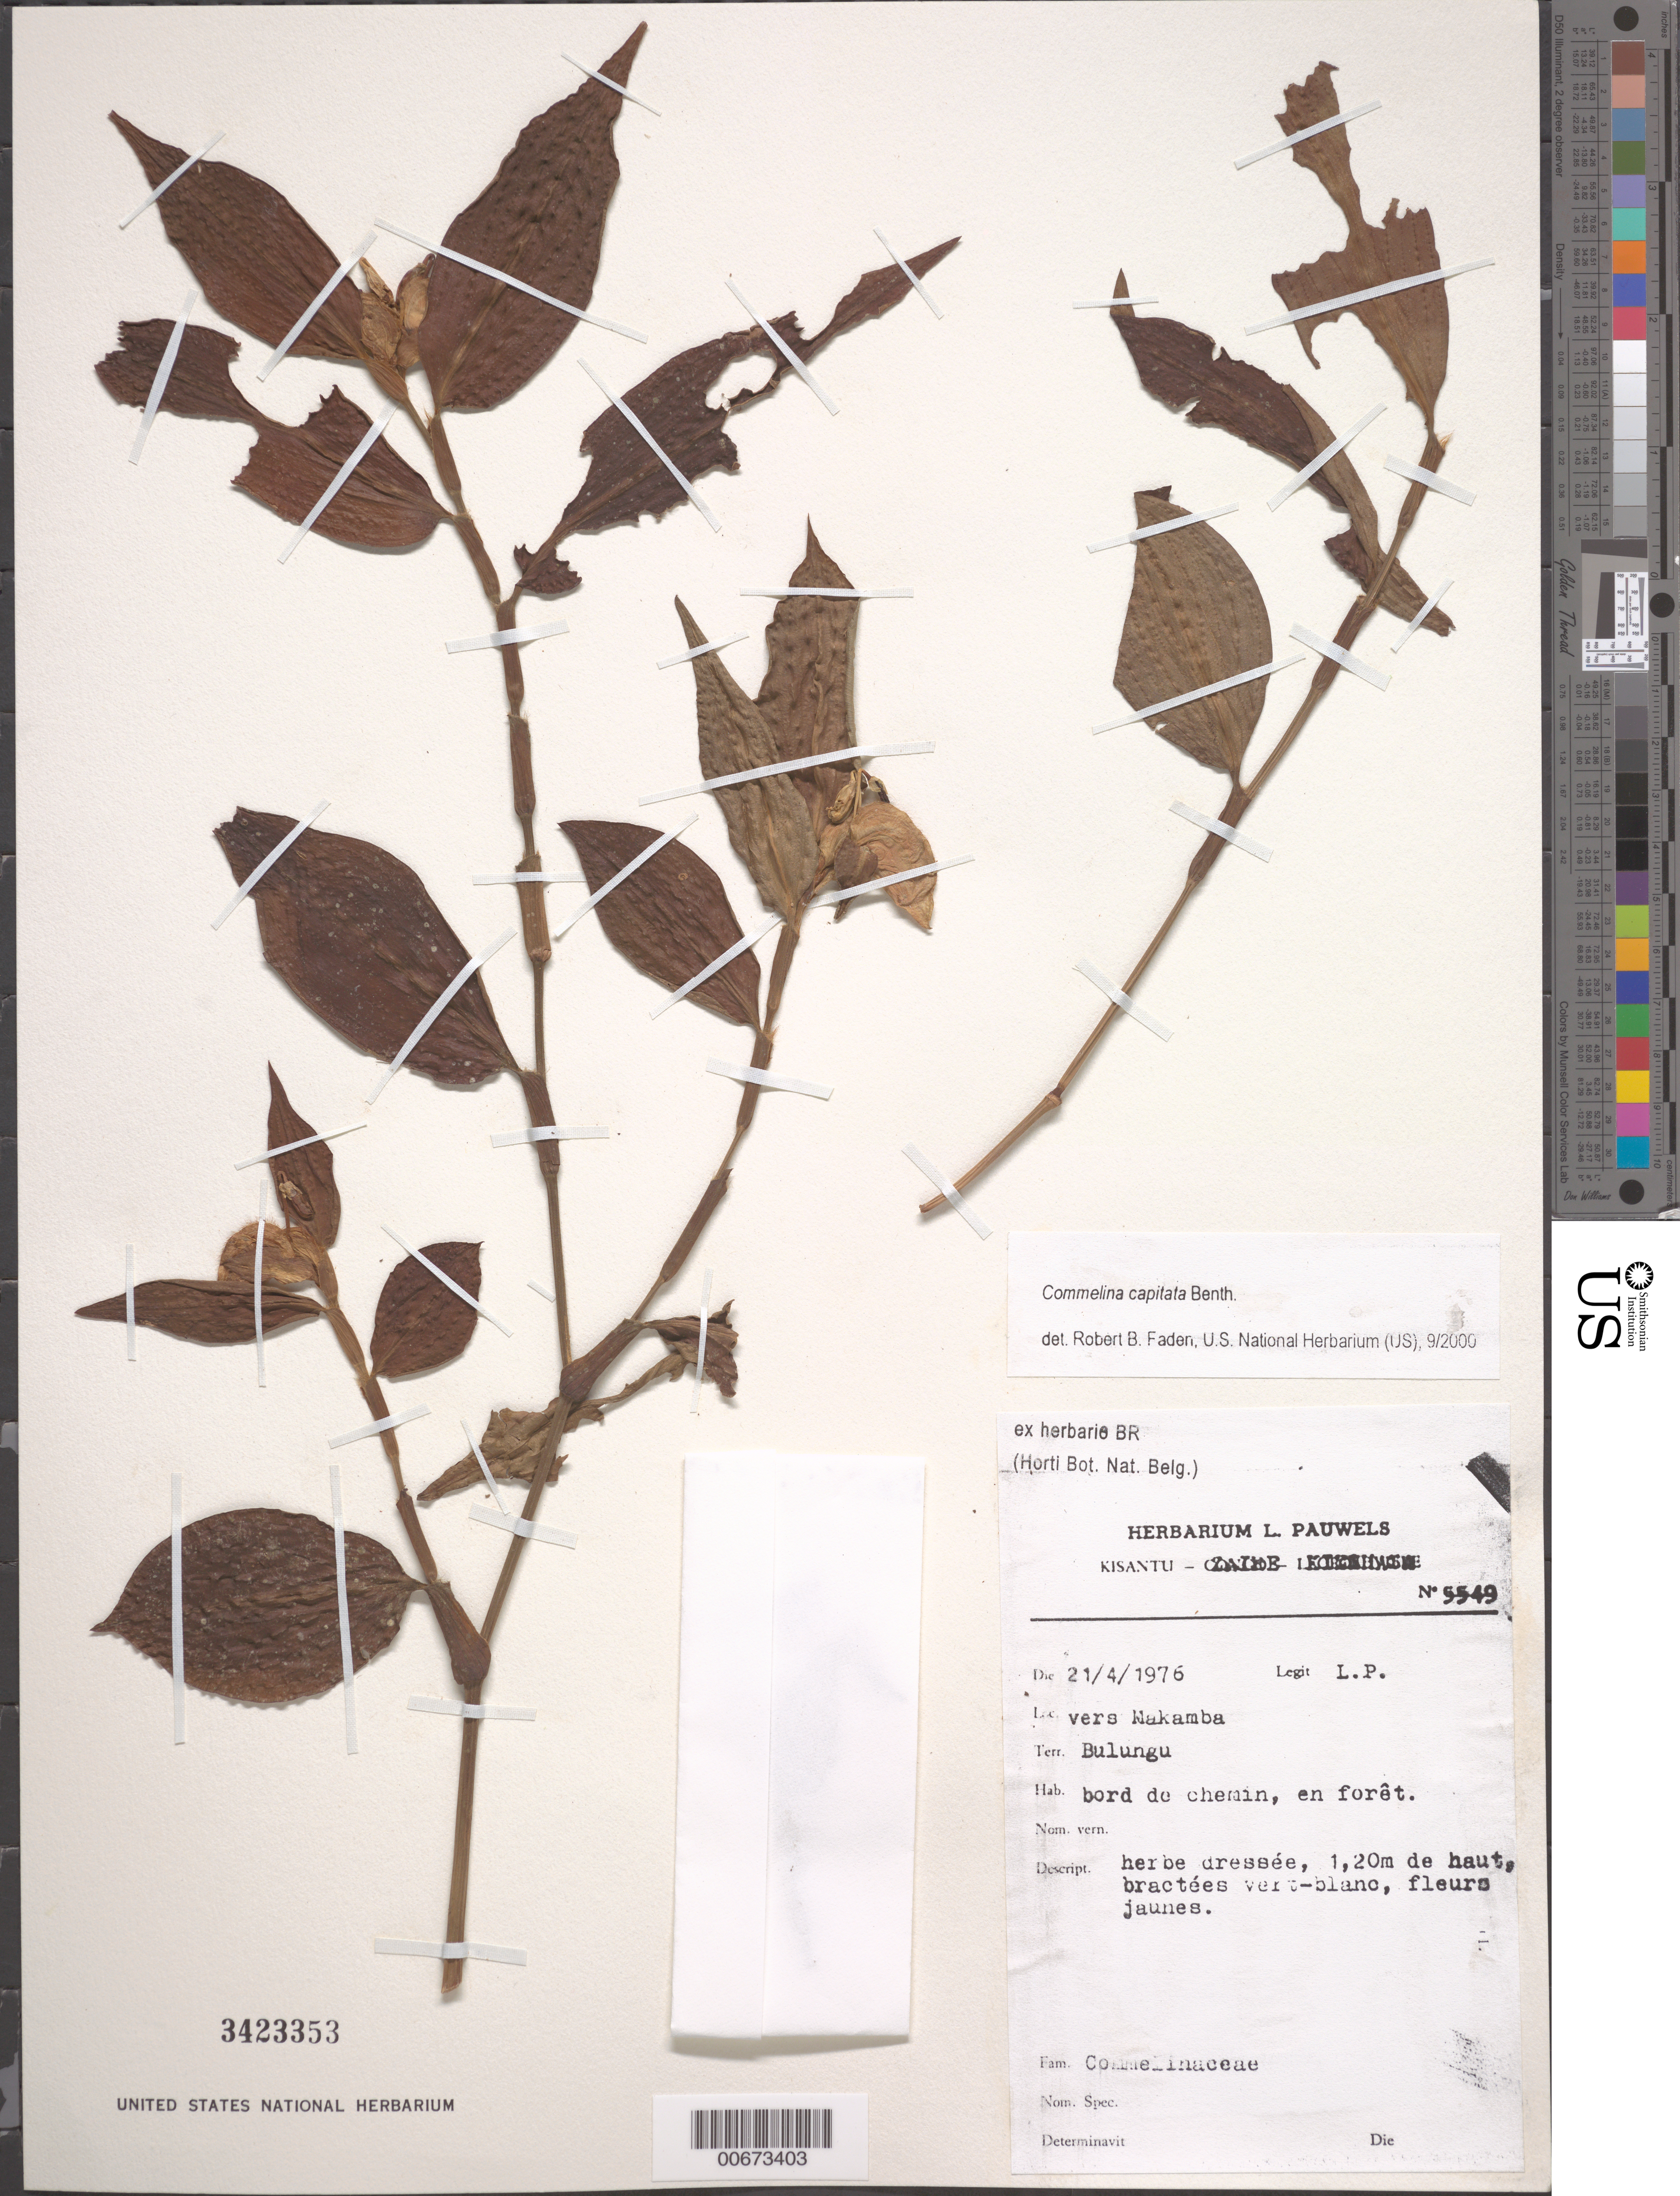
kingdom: Plantae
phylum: Tracheophyta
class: Liliopsida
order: Commelinales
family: Commelinaceae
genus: Commelina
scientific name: Commelina capitata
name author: Benth.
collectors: L. Pauwels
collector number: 5549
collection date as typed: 21 Apr 1976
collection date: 1976-04-21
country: Congo, Democratic Republic of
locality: Kisantu, vers Makamba.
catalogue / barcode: US 3423353